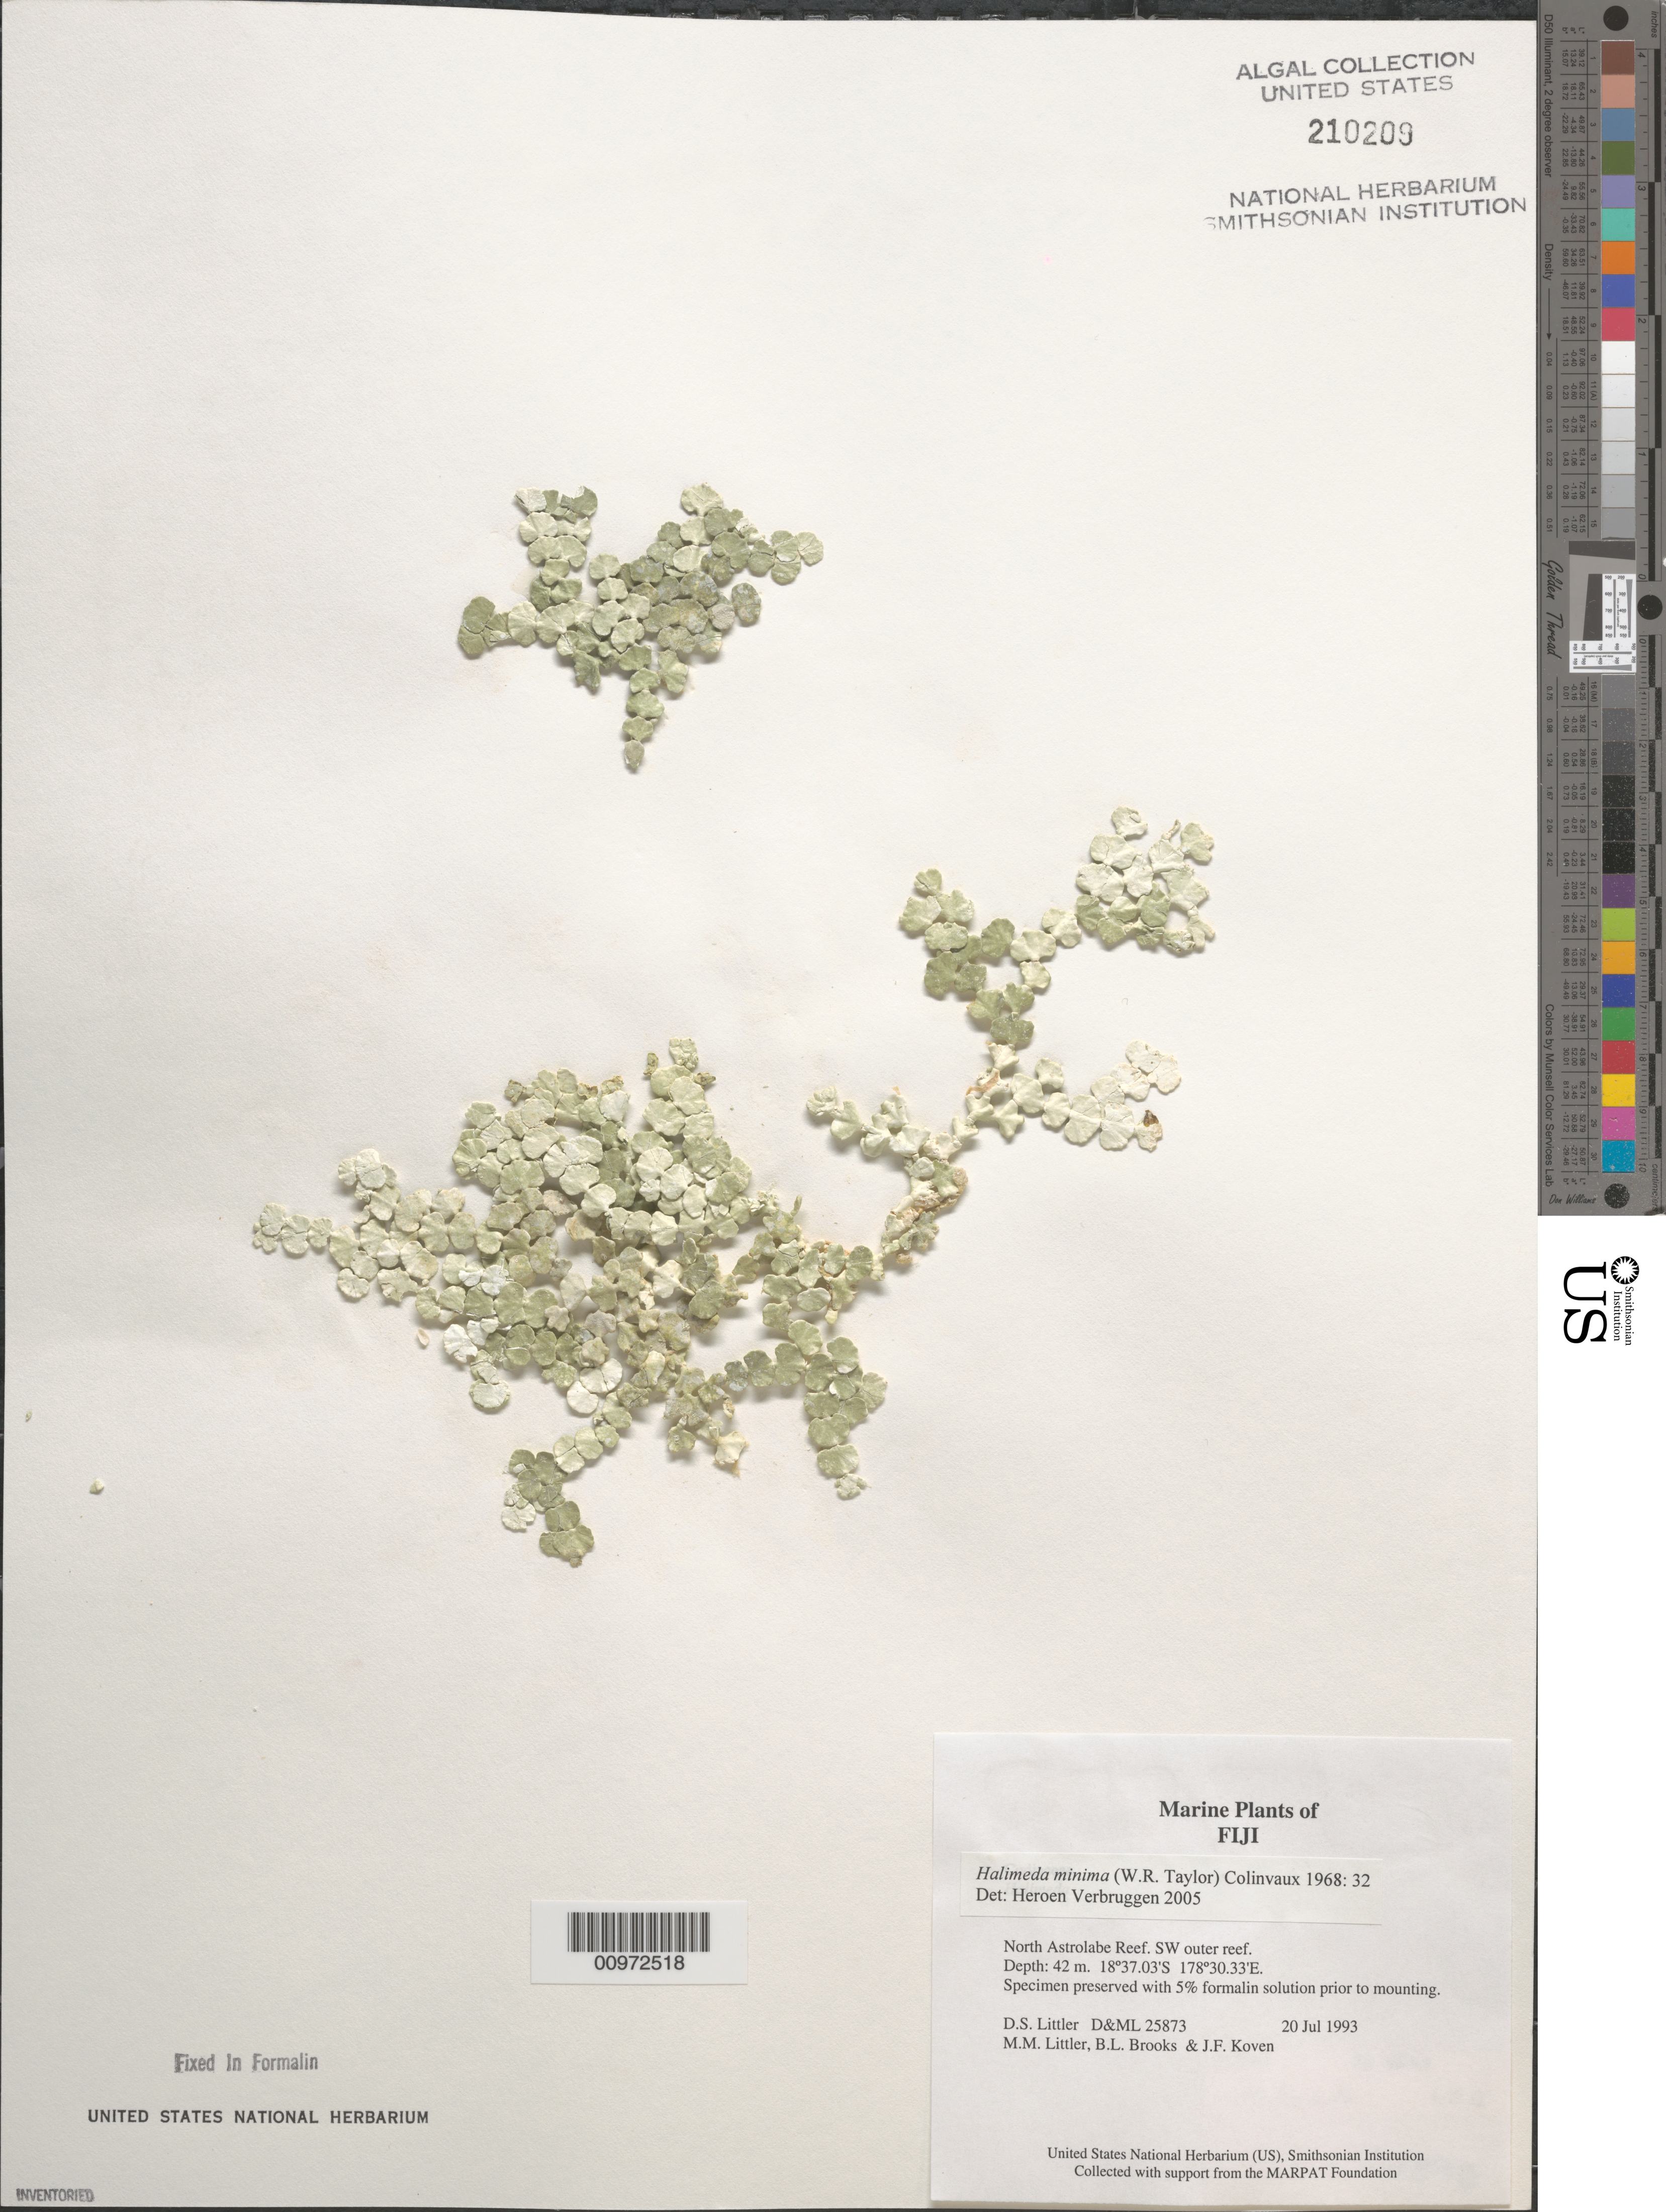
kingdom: Plantae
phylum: Chlorophyta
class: Ulvophyceae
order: Bryopsidales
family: Halimedaceae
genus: Halimeda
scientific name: Halimeda minima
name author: (W.R. Taylor) Hillis-Colinvaux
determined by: Verbruggen, H.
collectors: D. S. Littler, M. M. Littler, B. Brooks & J. Koven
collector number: D&ML 25873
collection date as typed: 20 Jul 1993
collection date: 1993-07-20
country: Fiji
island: North Astrolabe Reef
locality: North Astrolabe Reef, southwest outer reef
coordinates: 18 37.03'S, 178 30.33'E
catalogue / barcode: US 210209